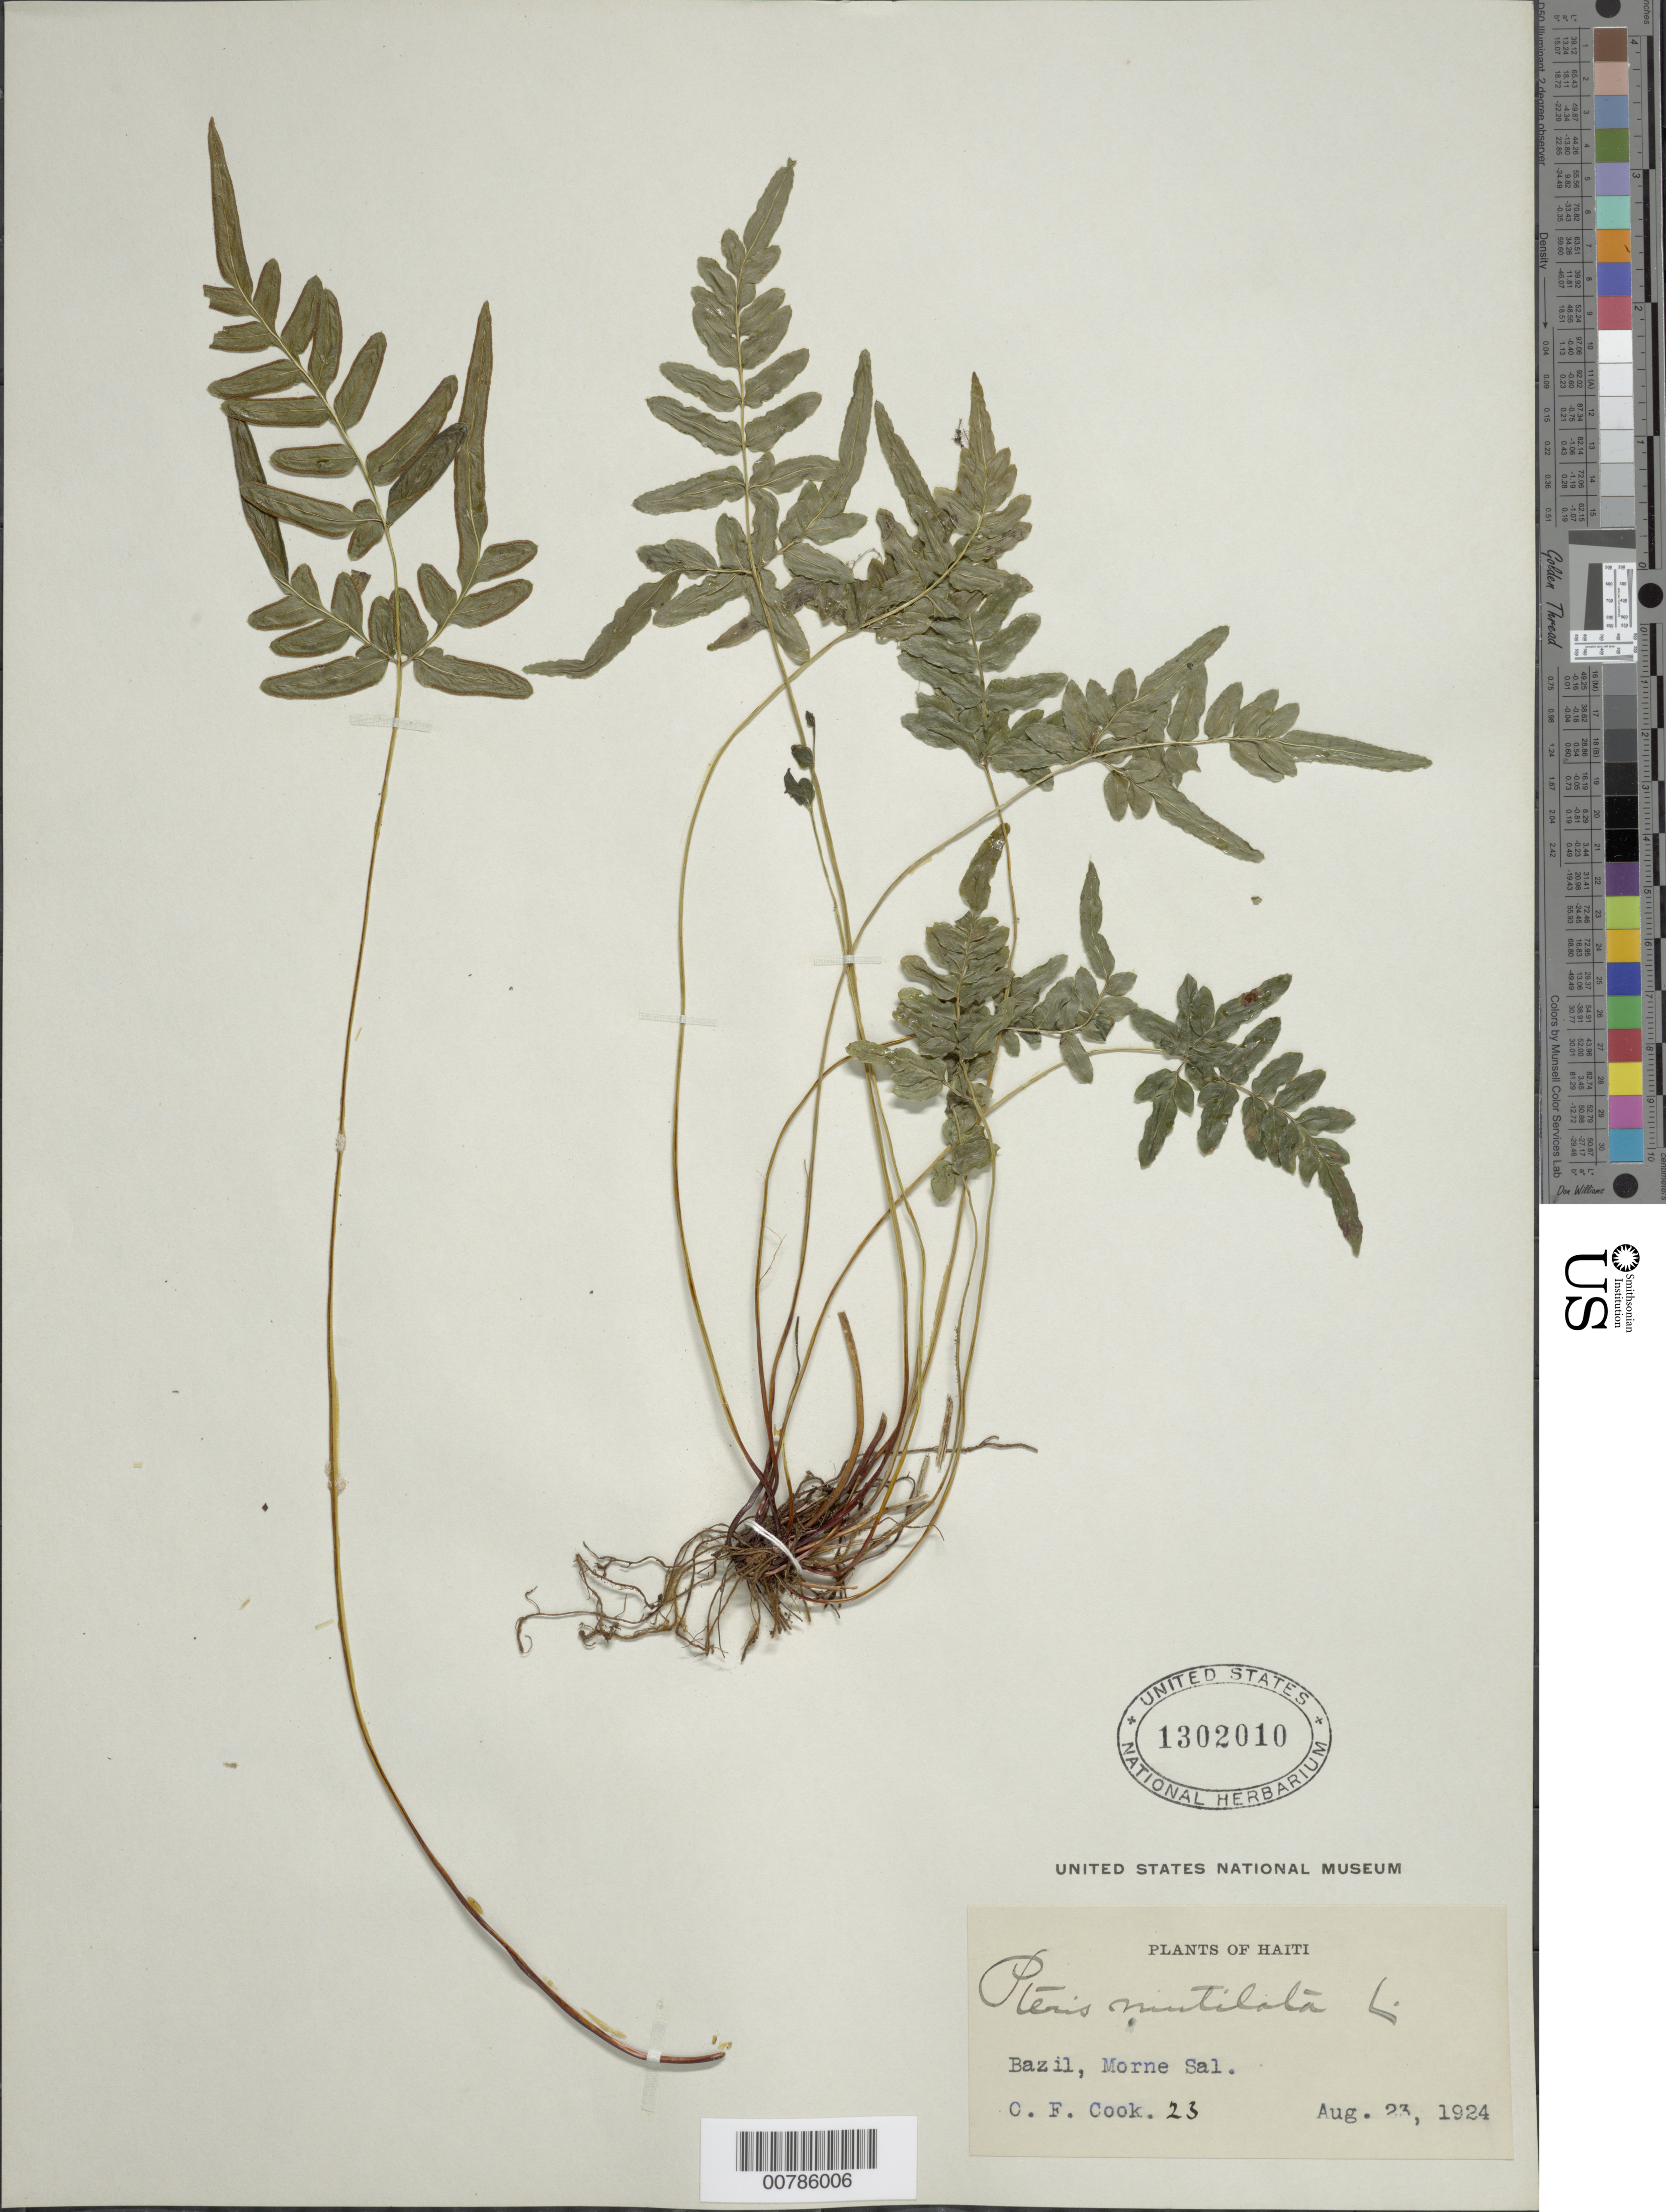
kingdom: Plantae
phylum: Tracheophyta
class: Polypodiopsida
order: Polypodiales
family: Pteridaceae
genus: Pteris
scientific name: Pteris mutilata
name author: L.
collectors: O. F. Cook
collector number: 23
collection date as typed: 23 Aug 1924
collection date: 1924-08-23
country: Haiti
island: Hispaniola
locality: Bazil, Morne Sal.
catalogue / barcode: US 1302010